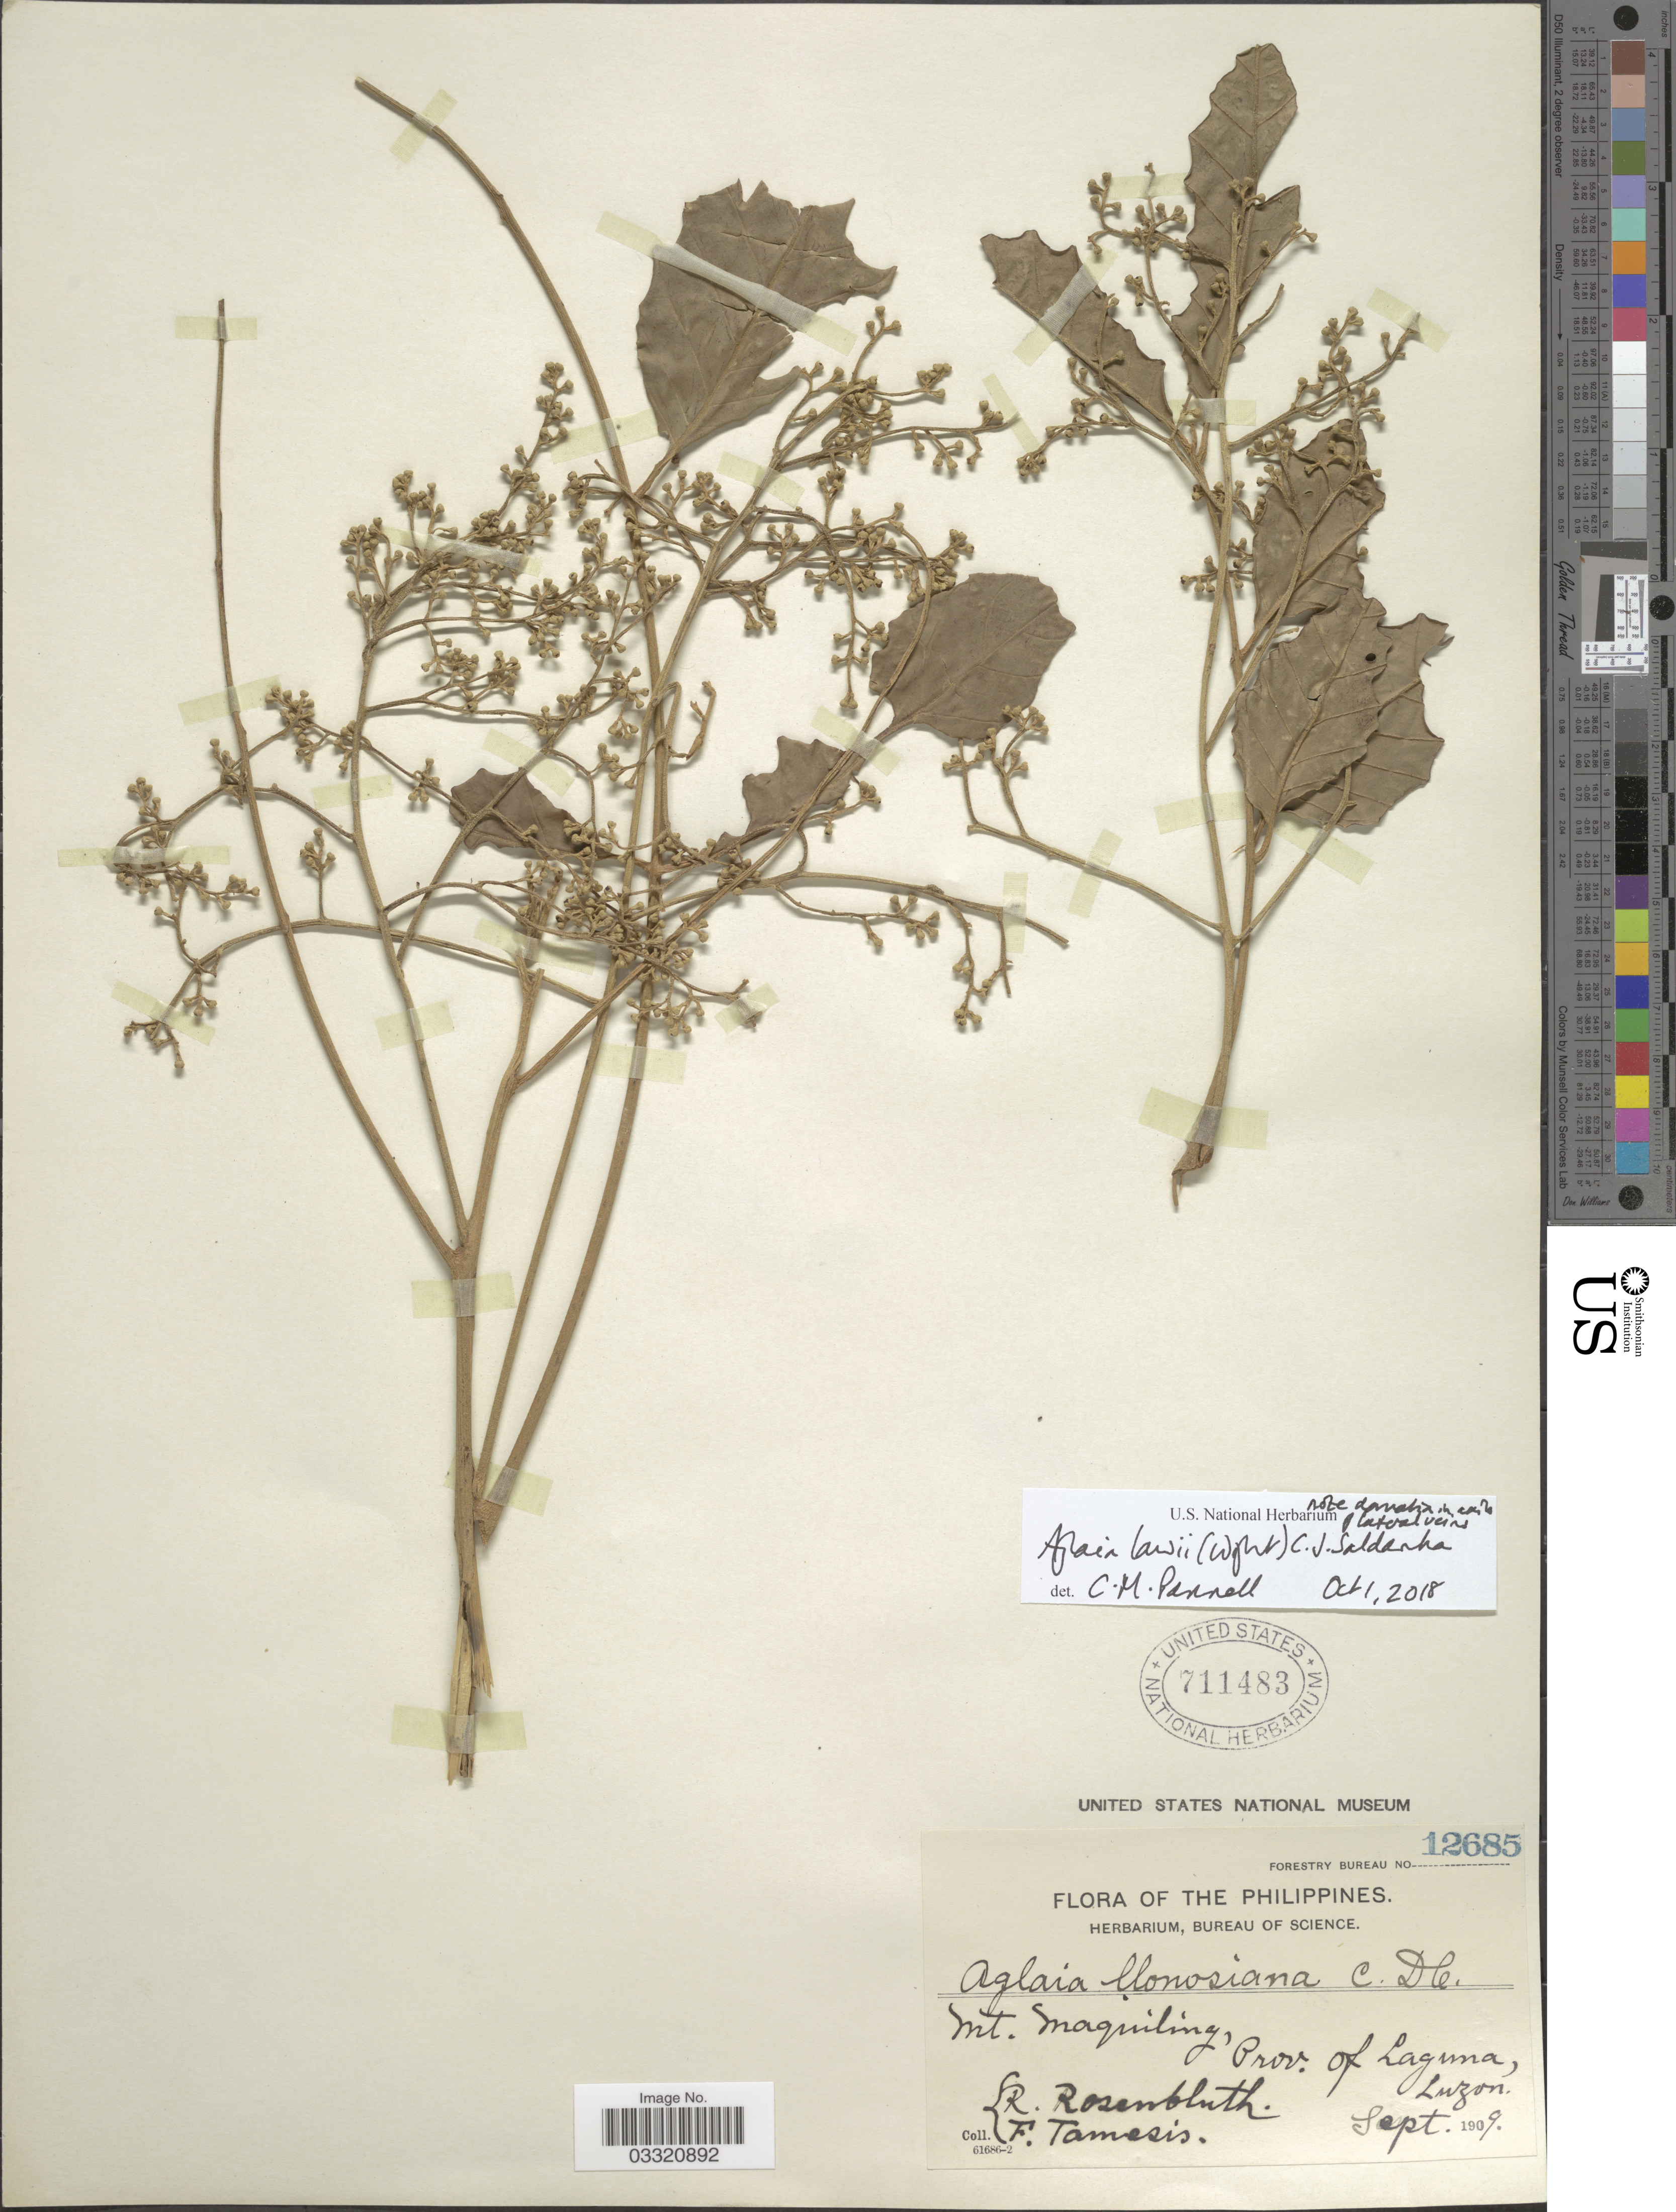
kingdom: Plantae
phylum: Tracheophyta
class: Magnoliopsida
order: Sapindales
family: Meliaceae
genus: Aglaia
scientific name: Aglaia lawii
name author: (Wight) C.J. Saldanha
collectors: R. Rosenbluth & F. Tamesis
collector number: Forestry Bureau 12685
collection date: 1909-09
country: Philippines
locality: Mt. Maquiling, Prov. of Laguna, Luzon.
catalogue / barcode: US 711483